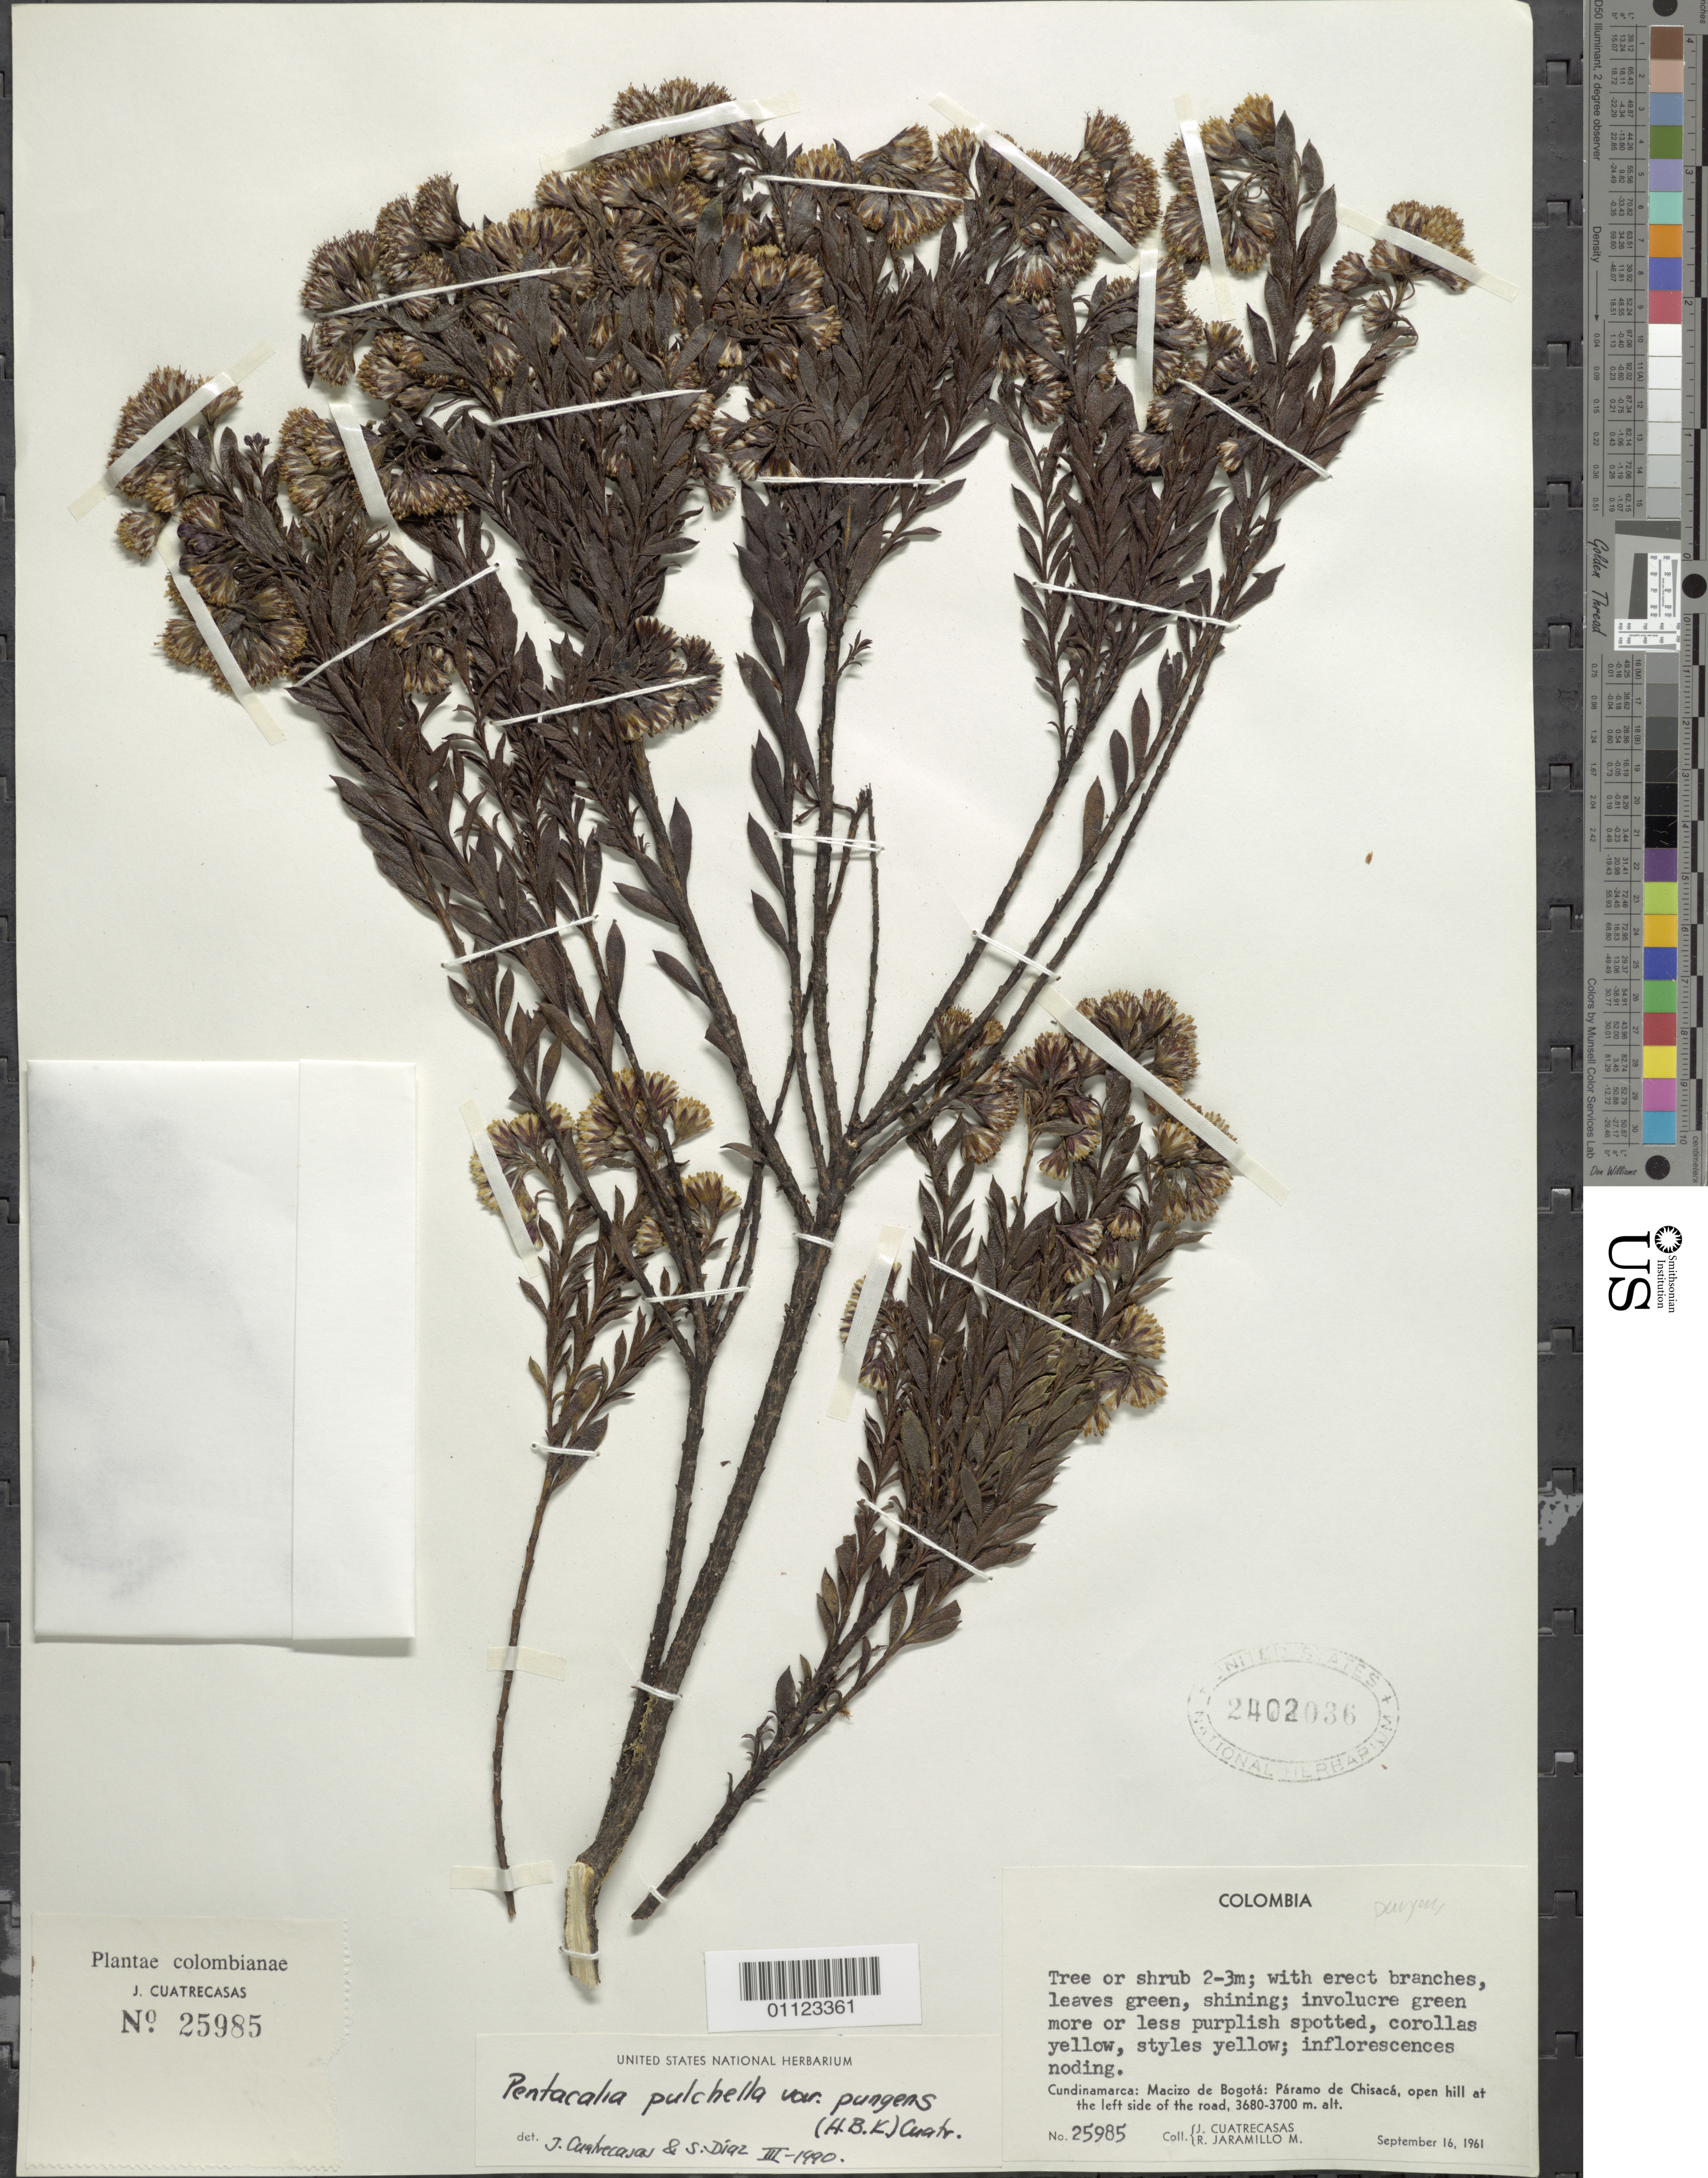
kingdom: Plantae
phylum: Tracheophyta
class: Magnoliopsida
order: Asterales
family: Asteraceae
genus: Pentacalia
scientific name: Pentacalia pulchella var. pungens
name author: (Kunth) Cuatrec.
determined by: Cuatrecasas, J.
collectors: J. Cuatrecasas & R. Jaramillo M.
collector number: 25985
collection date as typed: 16 Sep 1961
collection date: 1961-09-16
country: Colombia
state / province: Cundinamarca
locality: Macizo de Bogata, Páramo de Chisaca; open hill at the left side of the road.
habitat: Open hill along road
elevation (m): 3680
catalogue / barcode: US 2402036